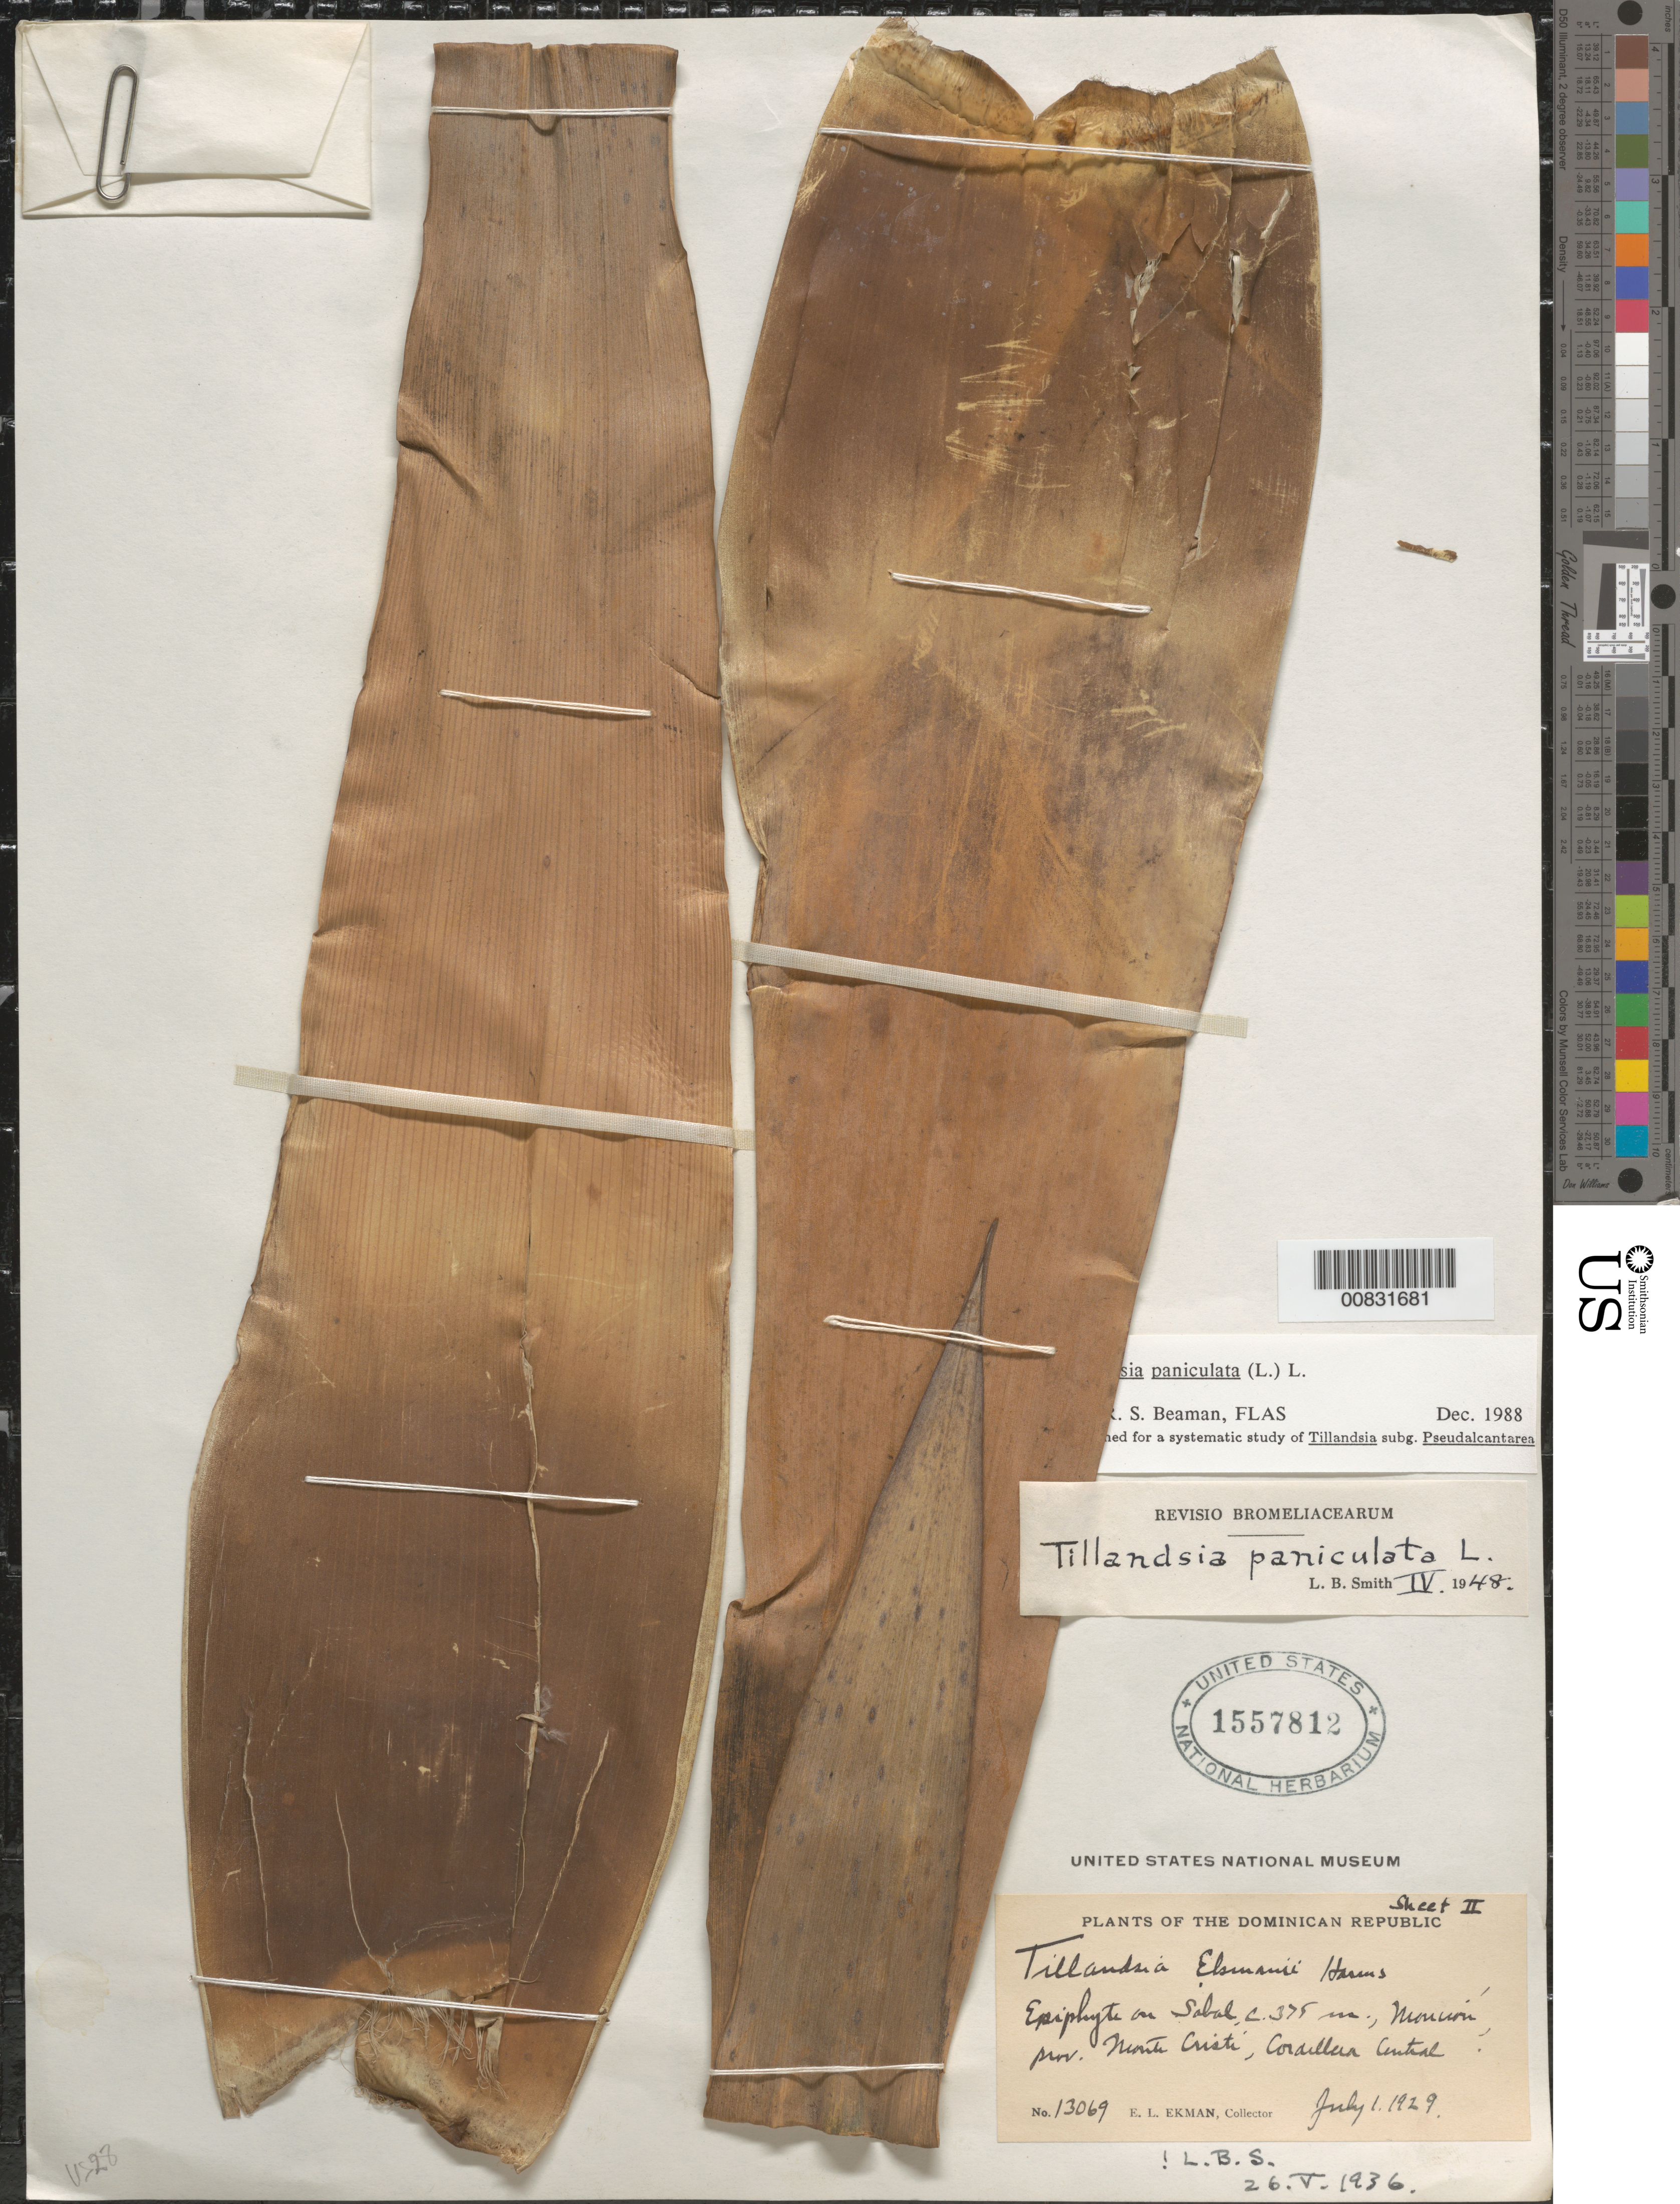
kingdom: Plantae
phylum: Tracheophyta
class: Liliopsida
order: Poales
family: Bromeliaceae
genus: Tillandsia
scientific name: Tillandsia paniculata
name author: (L.) L.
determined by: Beaman, R. S.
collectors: E. L. Ekman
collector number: H 13069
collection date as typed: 01 Jul 1929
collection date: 1929-07-01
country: Dominican Republic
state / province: Monte Cristi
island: Hispaniola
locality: Cordillera Central: Monción.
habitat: On Sabal.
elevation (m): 375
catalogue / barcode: US 1557812